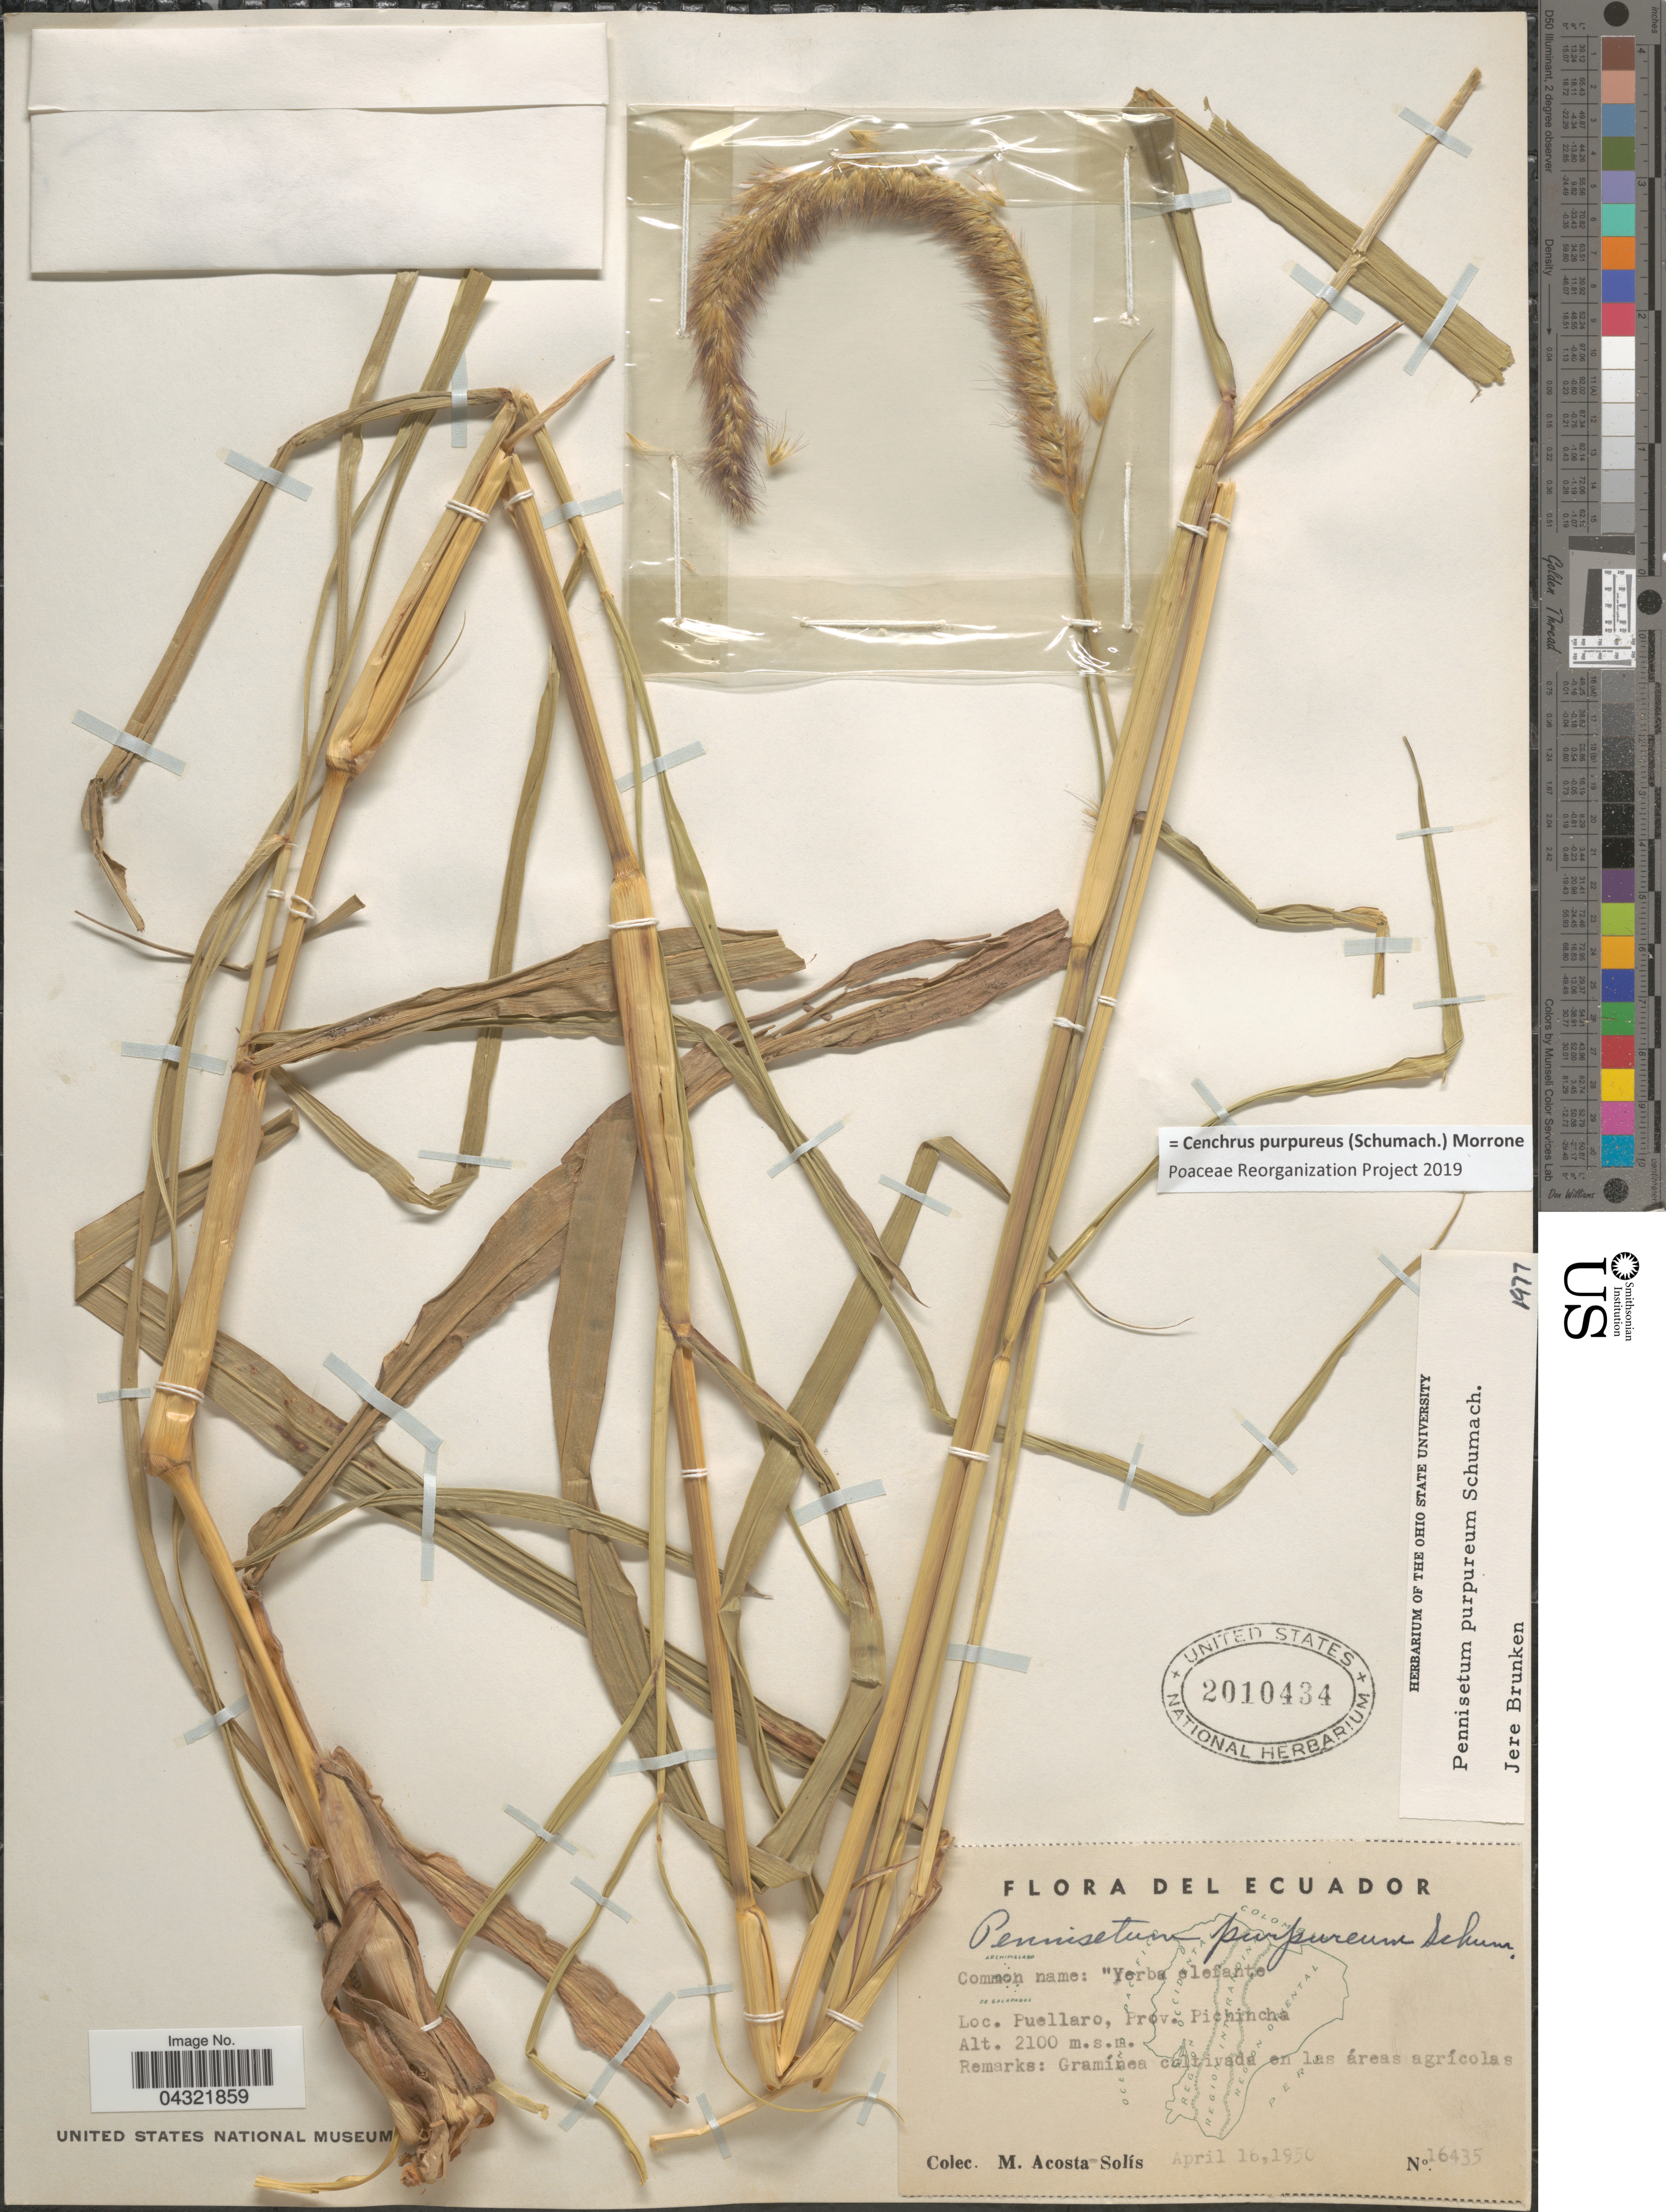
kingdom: Plantae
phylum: Tracheophyta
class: Liliopsida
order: Poales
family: Poaceae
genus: Cenchrus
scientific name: Cenchrus purpureus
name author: (Schumach.) Morrone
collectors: M. Acosta Solis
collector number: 16435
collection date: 1950-04-16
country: Ecuador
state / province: Pichincha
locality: Puellaro.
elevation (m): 2100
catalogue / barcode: US 2010434